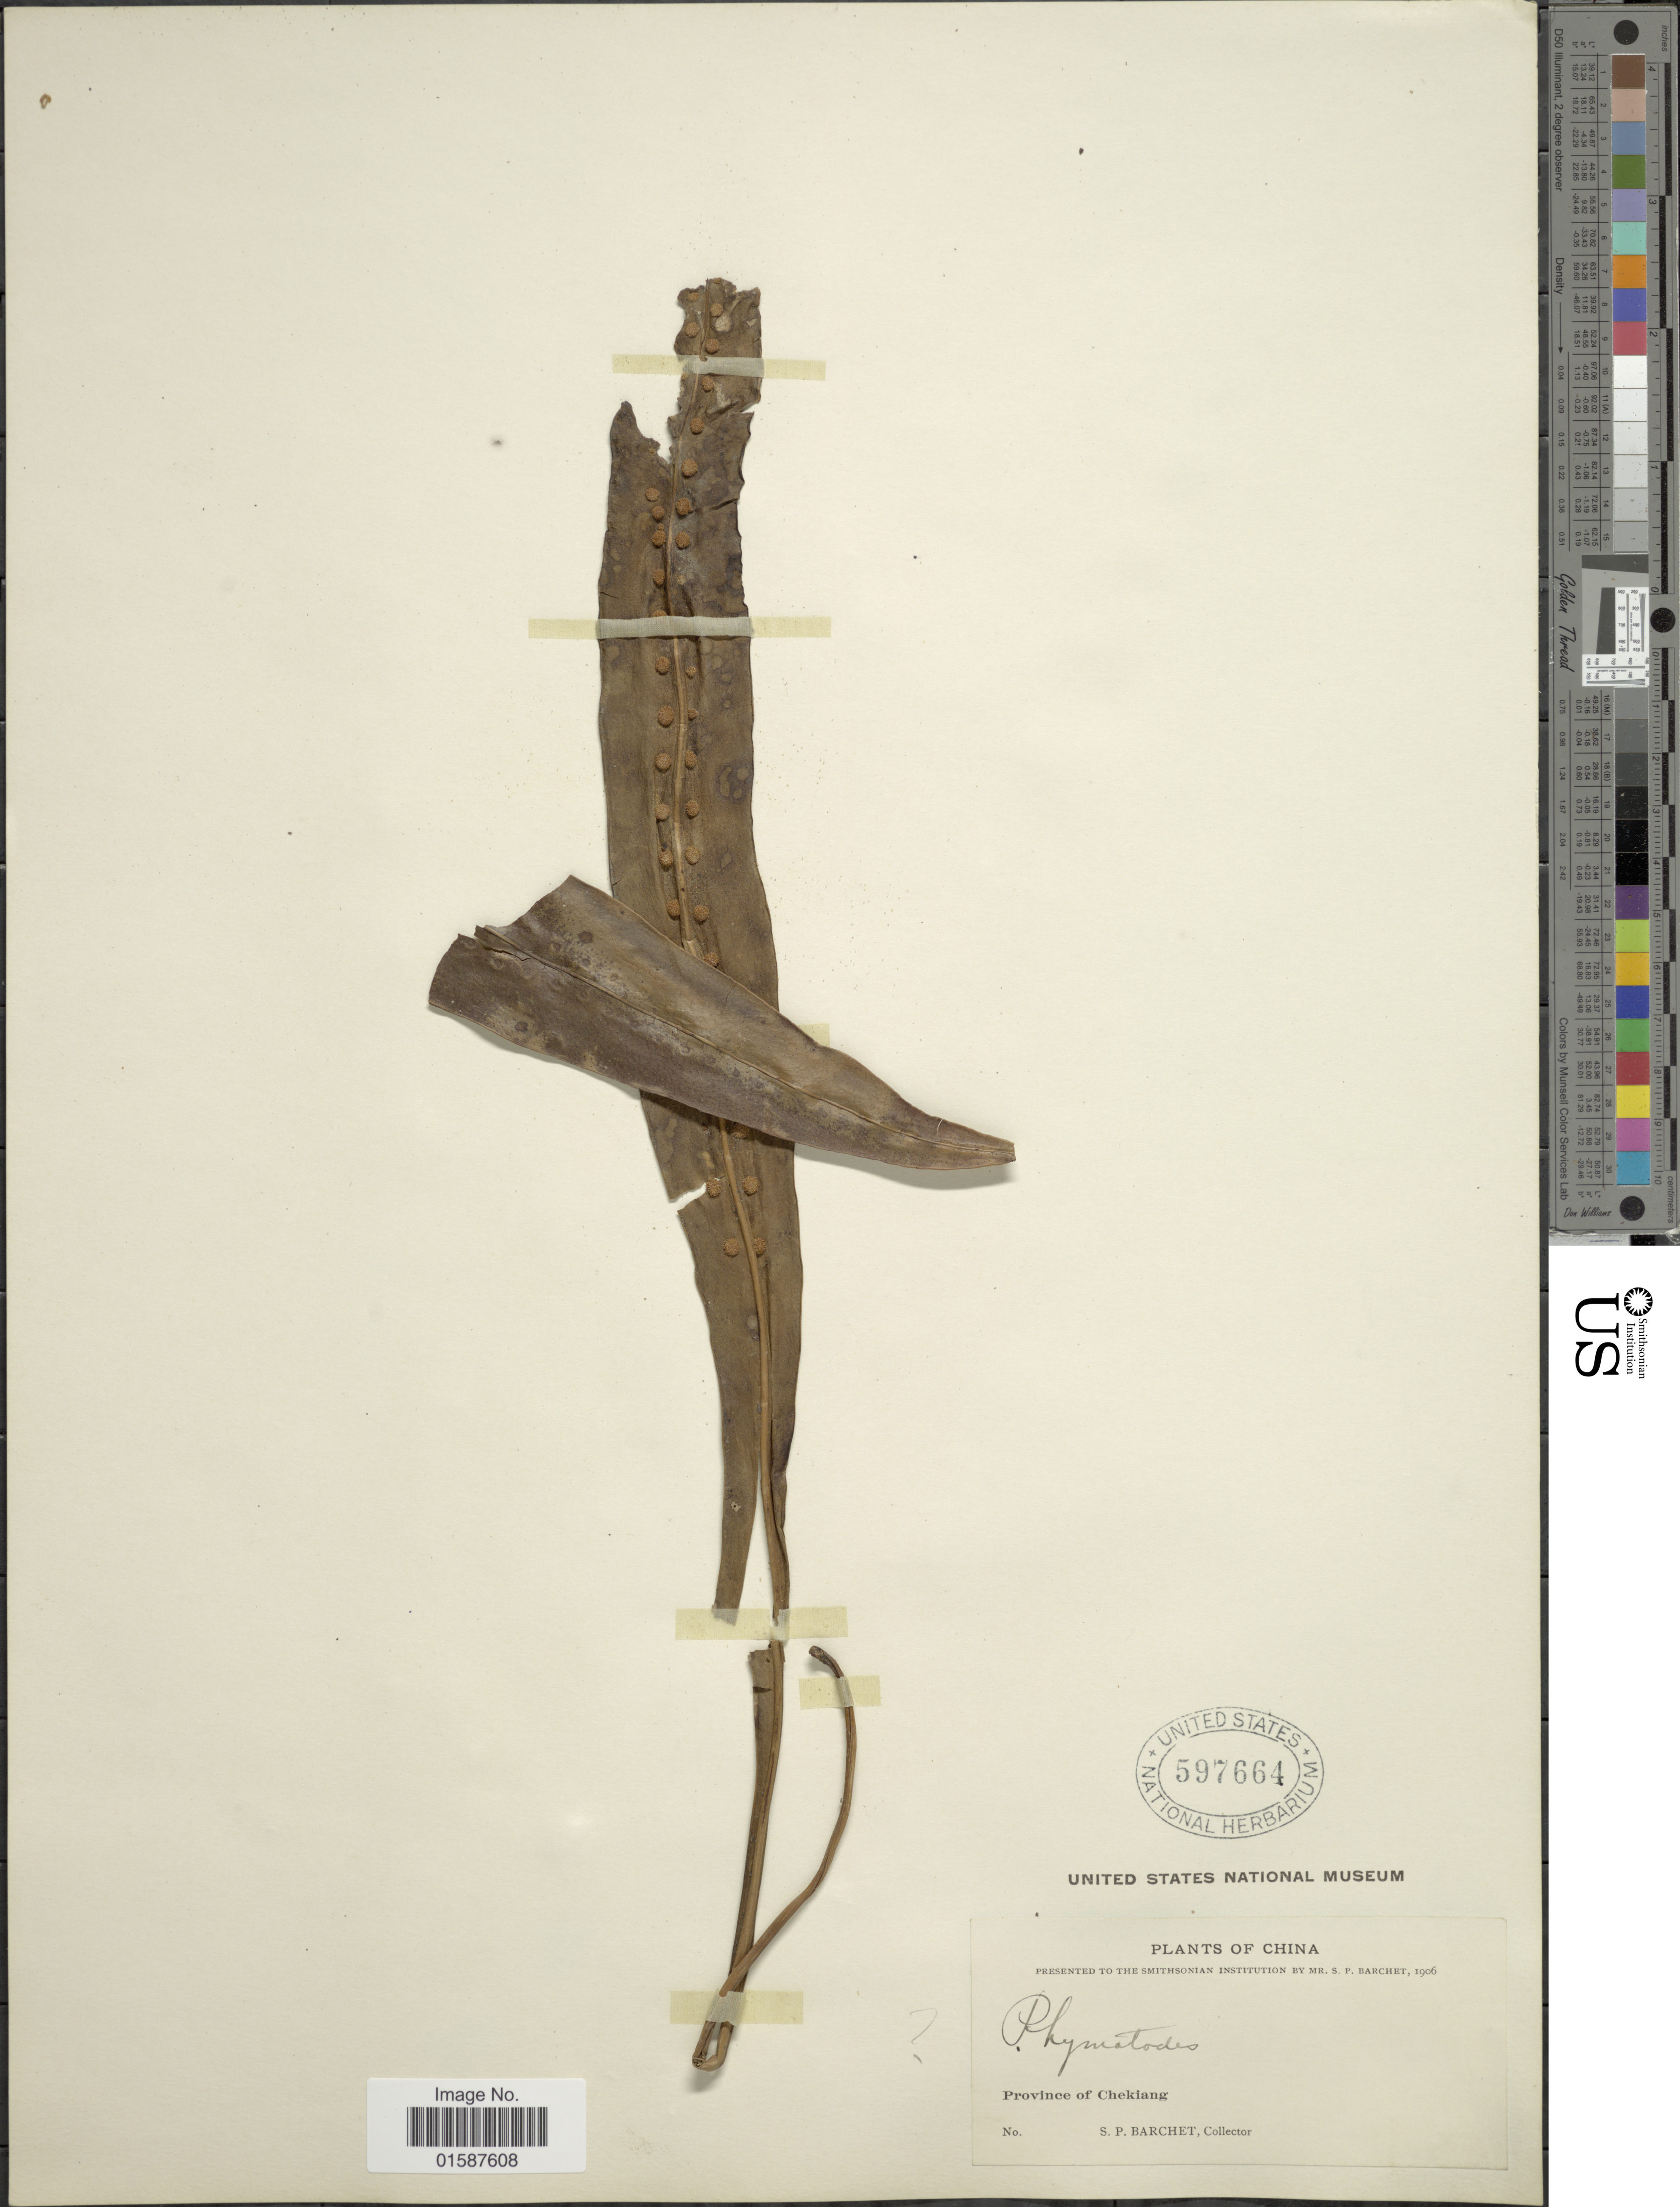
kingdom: Plantae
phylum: Tracheophyta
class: Polypodiopsida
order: Polypodiales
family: Polypodiaceae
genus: Lepisorus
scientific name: Lepisorus excavatus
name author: (Bory ex Willd.) Ching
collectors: S. P. Barchet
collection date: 1906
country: China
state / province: Zhejiang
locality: Province of Chekiang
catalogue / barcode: US 597664